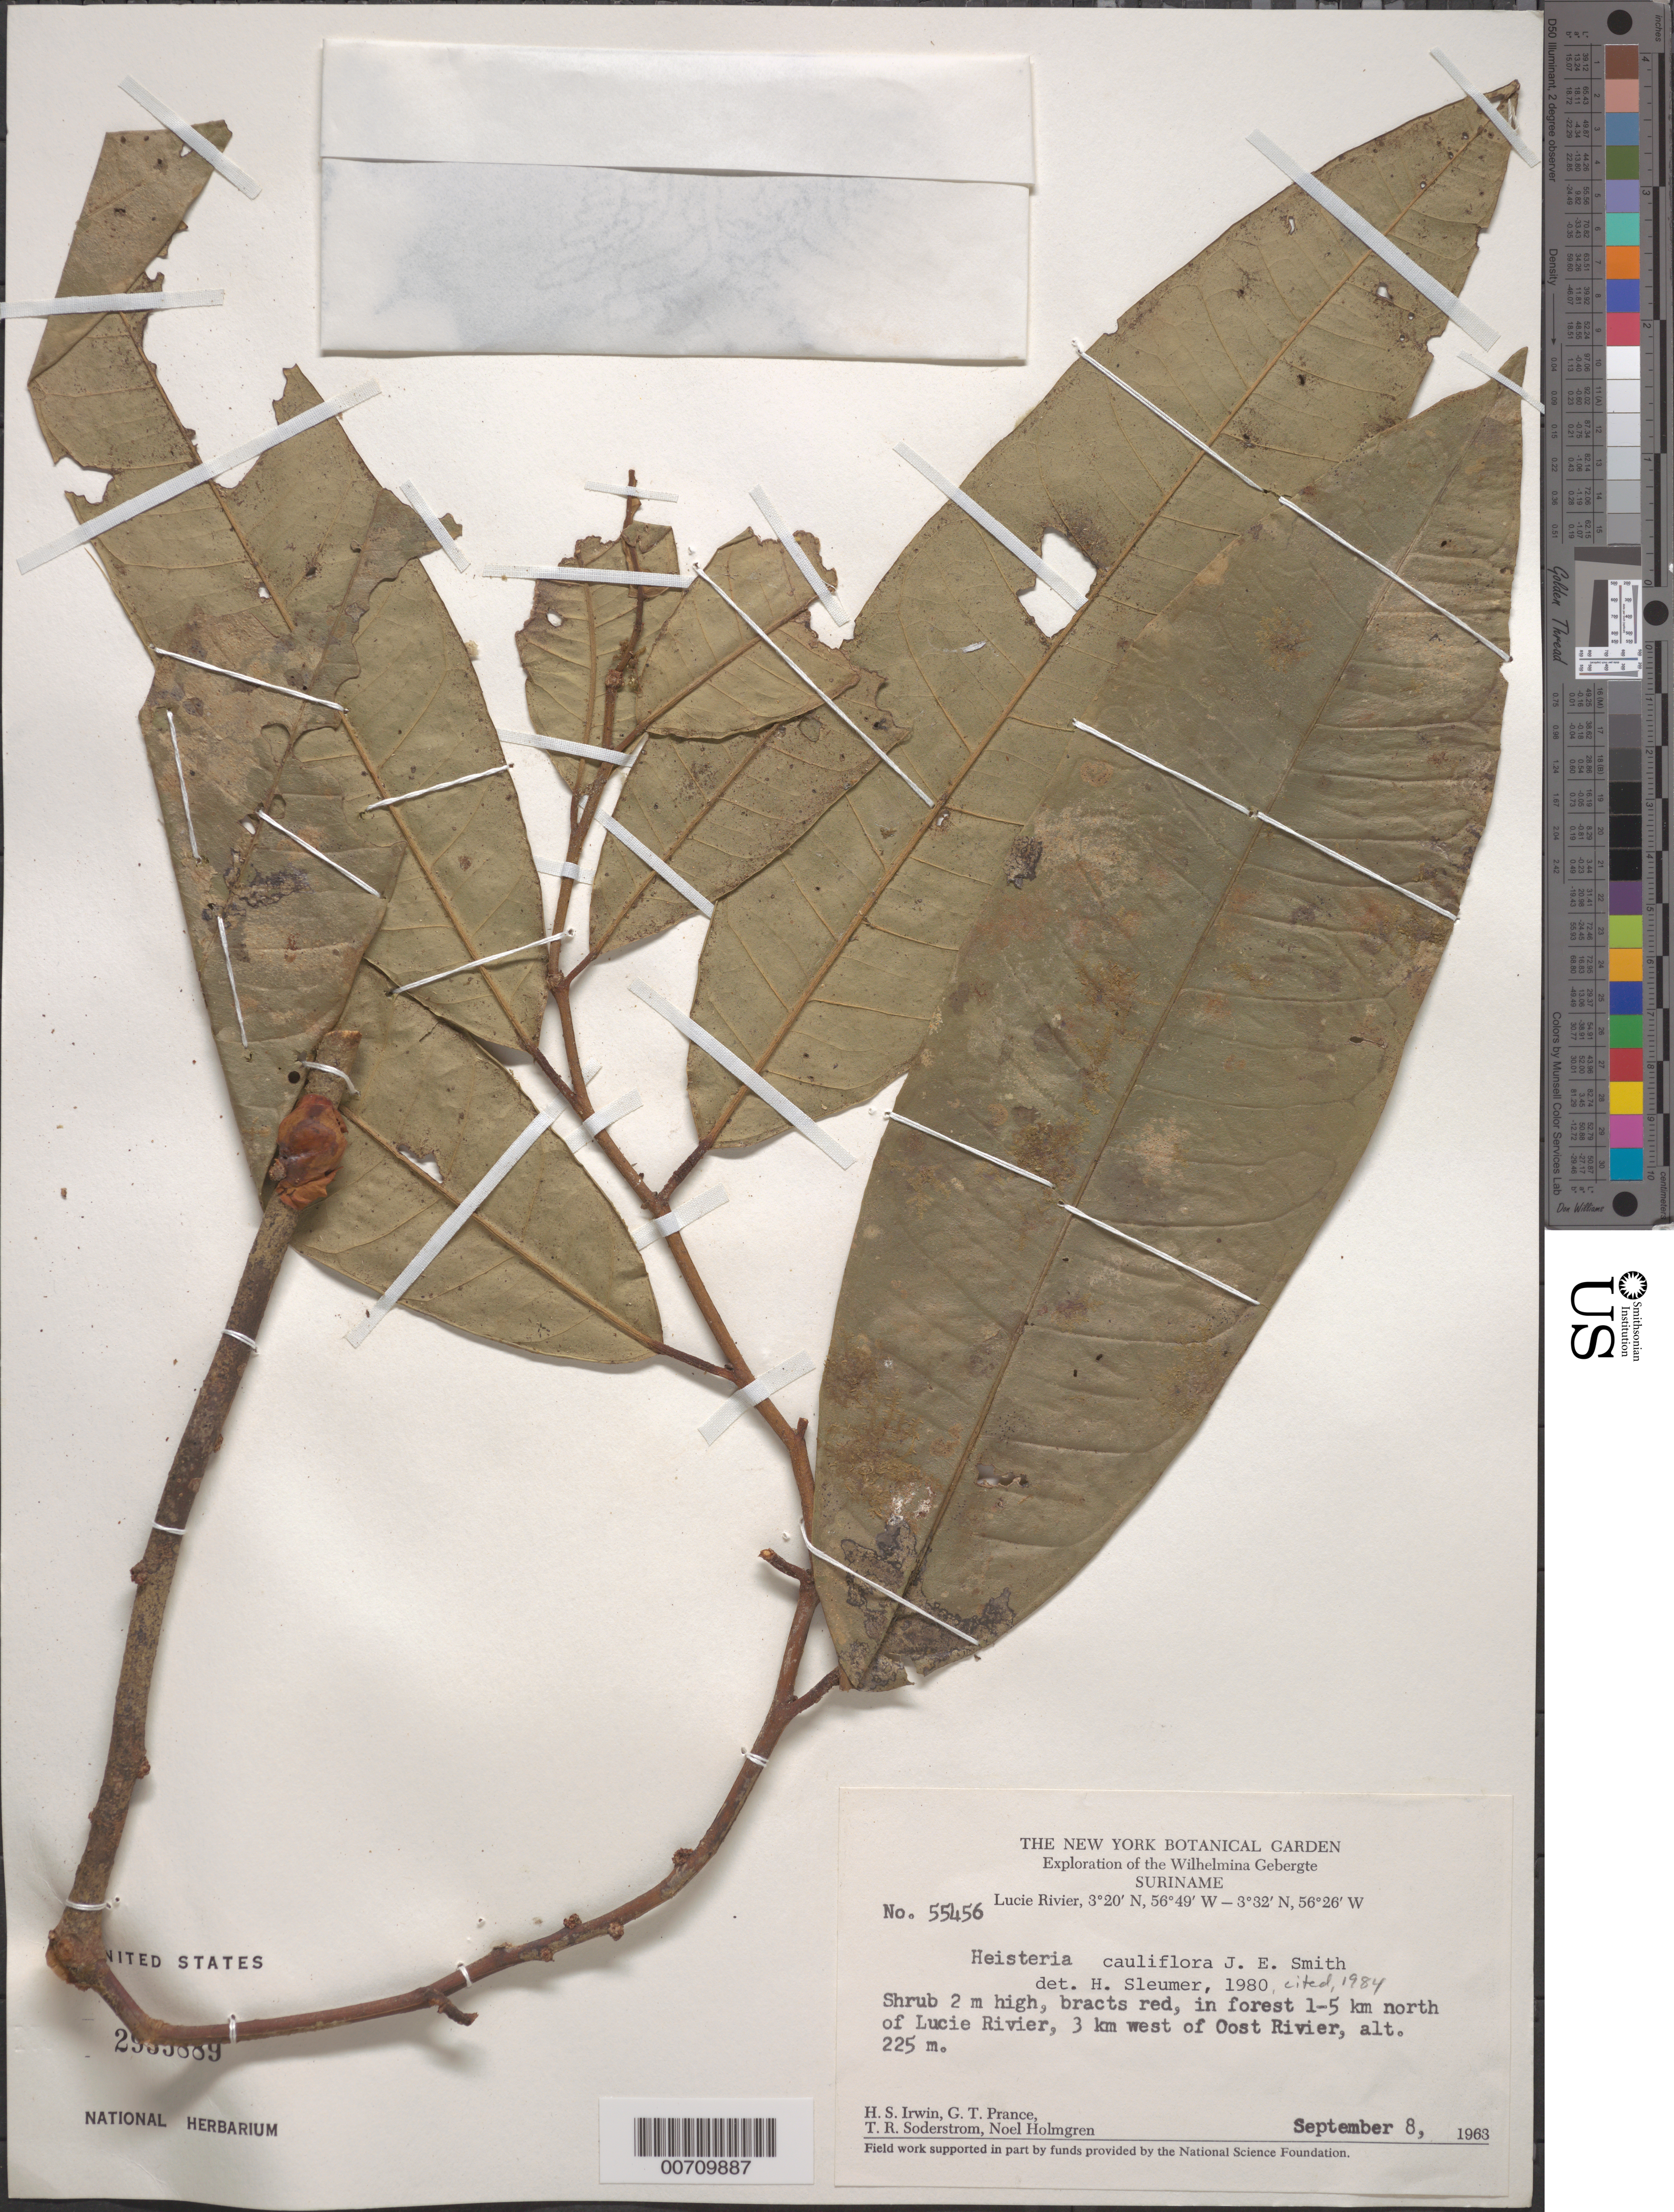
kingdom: Plantae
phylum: Tracheophyta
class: Magnoliopsida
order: Santalales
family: Erythropalaceae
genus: Heisteria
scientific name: Heisteria cauliflora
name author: Sm.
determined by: Sleumer, H. O.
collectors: H. Irwin, G. T. Prance, T. R. Soderstrom & N. H. Holmgren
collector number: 55456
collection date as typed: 8-Sep-63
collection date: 1963-09-08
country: Suriname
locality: Lucie R., 1.5 km N of, 3 km W of Oost R., Wilhelmina Gebergte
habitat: Forest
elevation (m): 225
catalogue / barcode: US 2935889